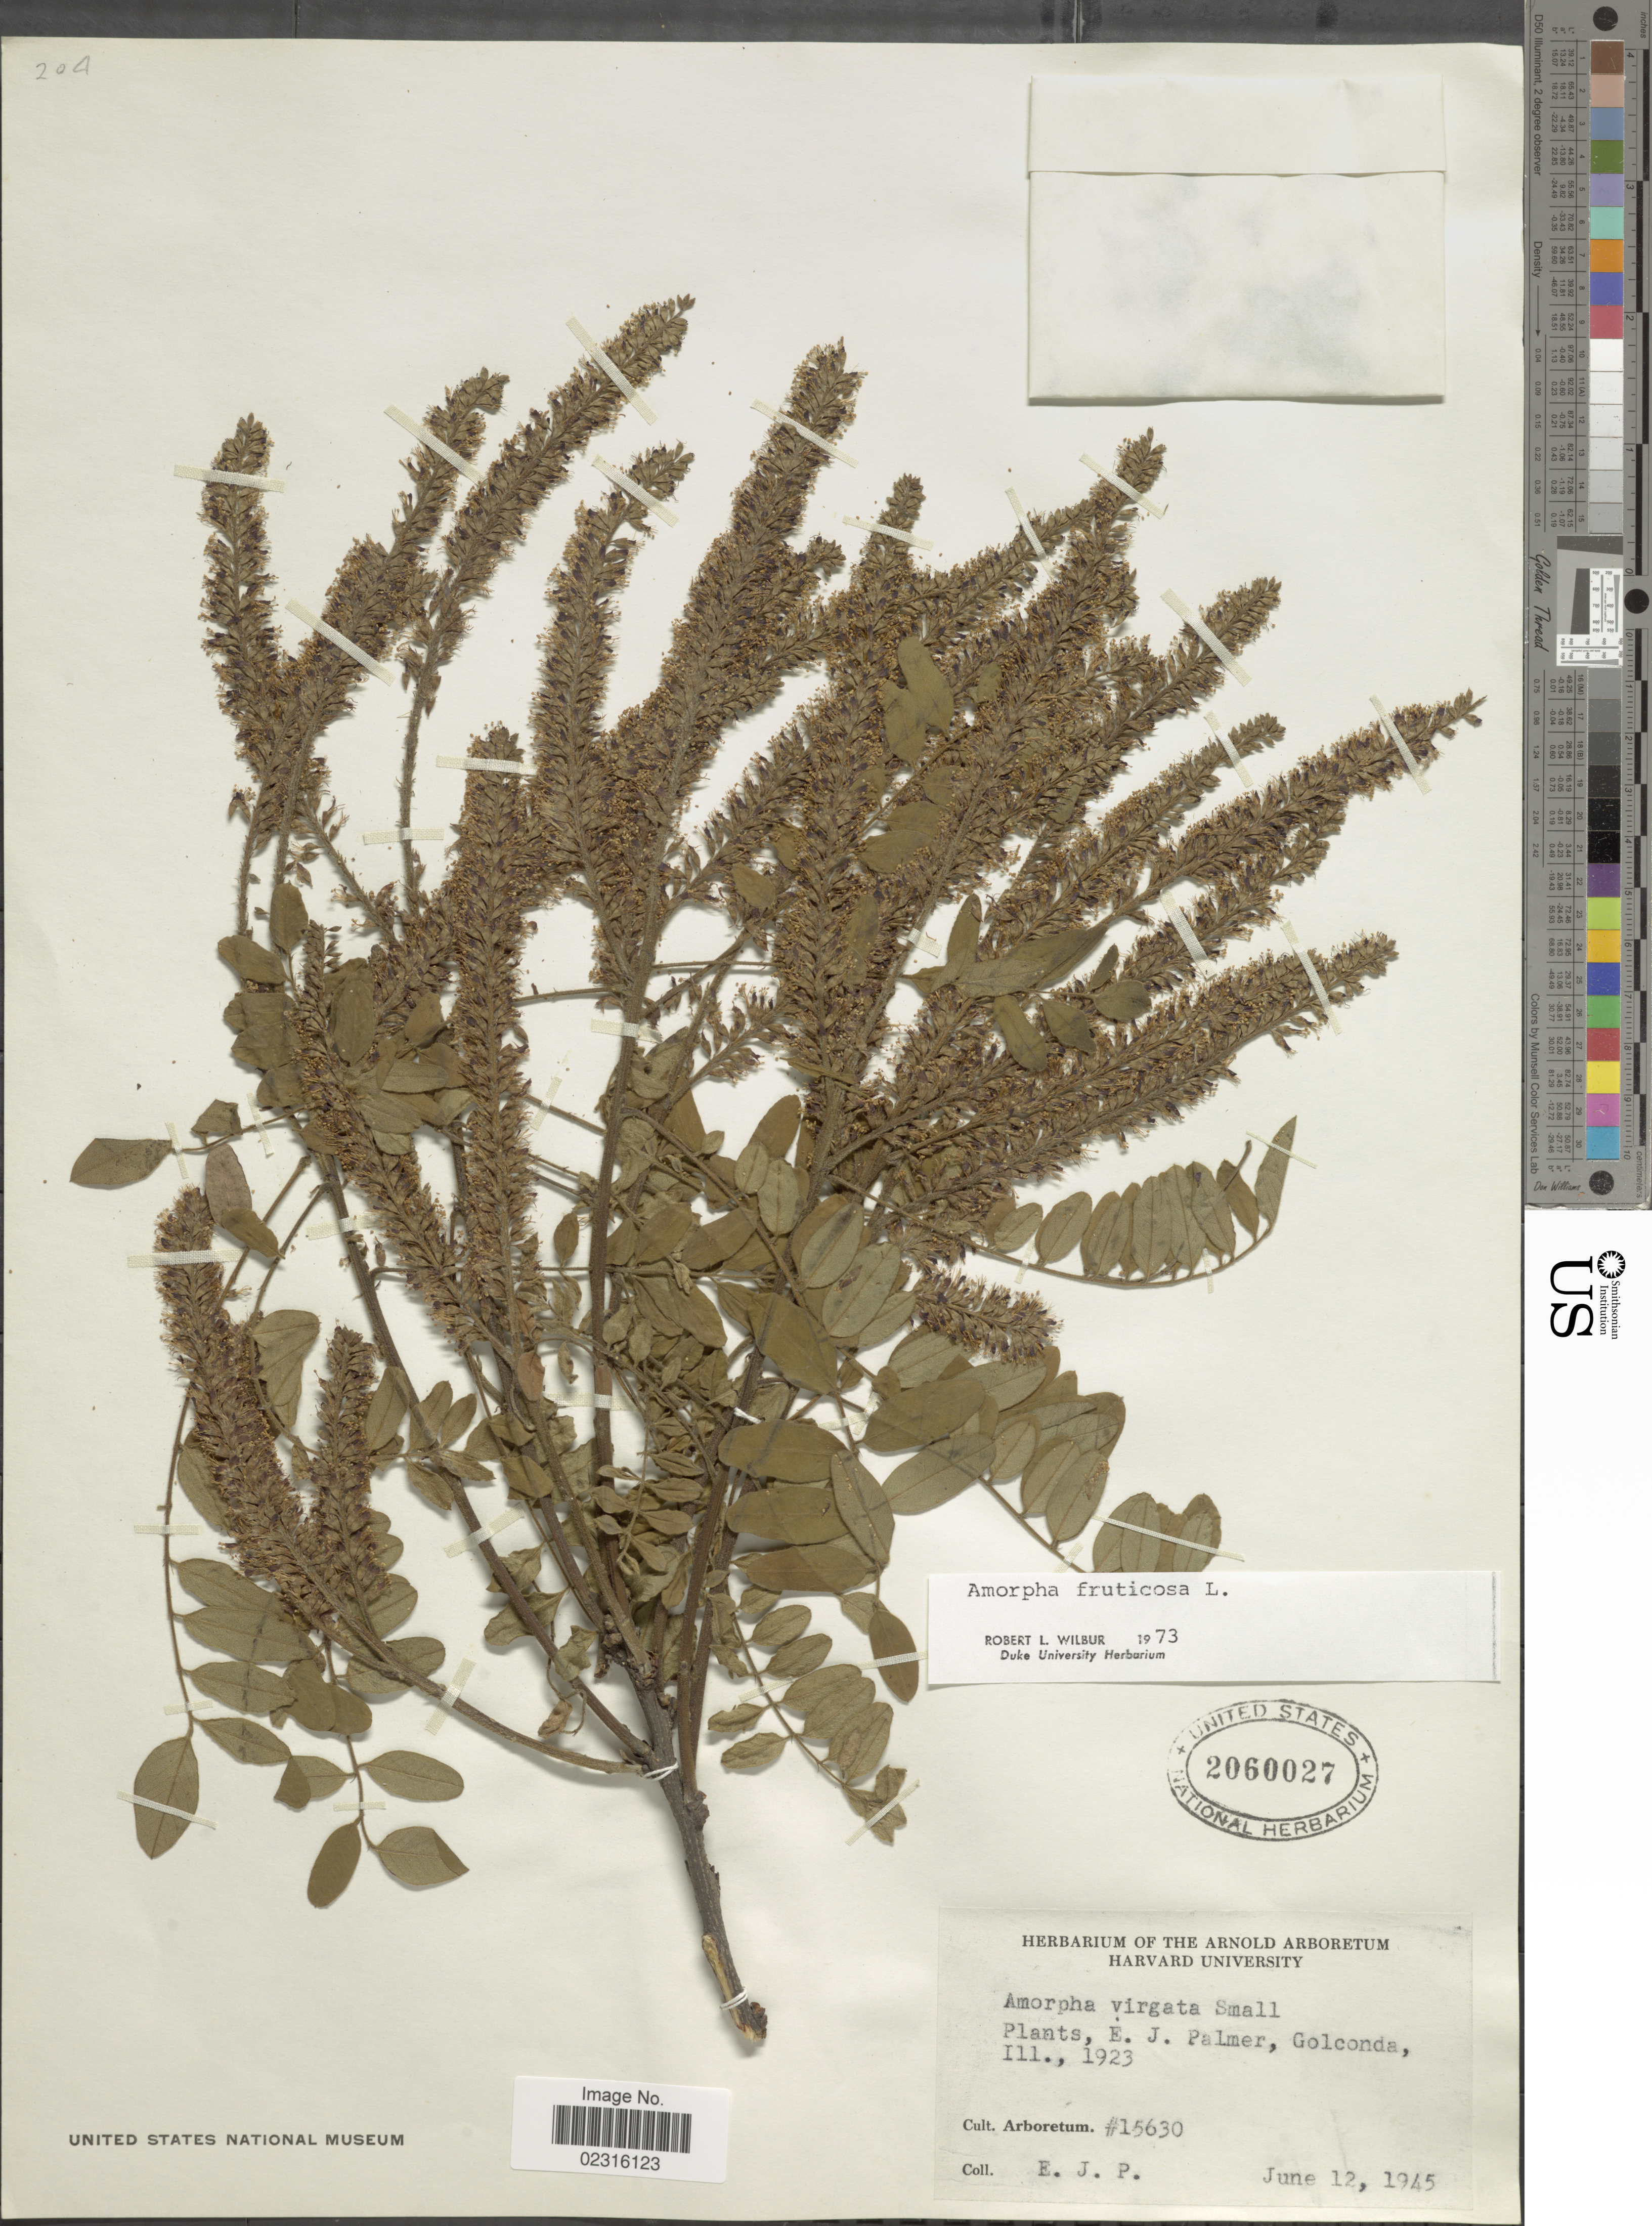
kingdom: Plantae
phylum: Tracheophyta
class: Magnoliopsida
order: Fabales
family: Fabaceae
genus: Amorpha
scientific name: Amorpha fruticosa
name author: L.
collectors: E. J. Palmer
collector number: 15630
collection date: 1945-06-12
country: United States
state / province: Illinois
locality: Golconda, Cult. Arboteum.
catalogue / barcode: US 2060027